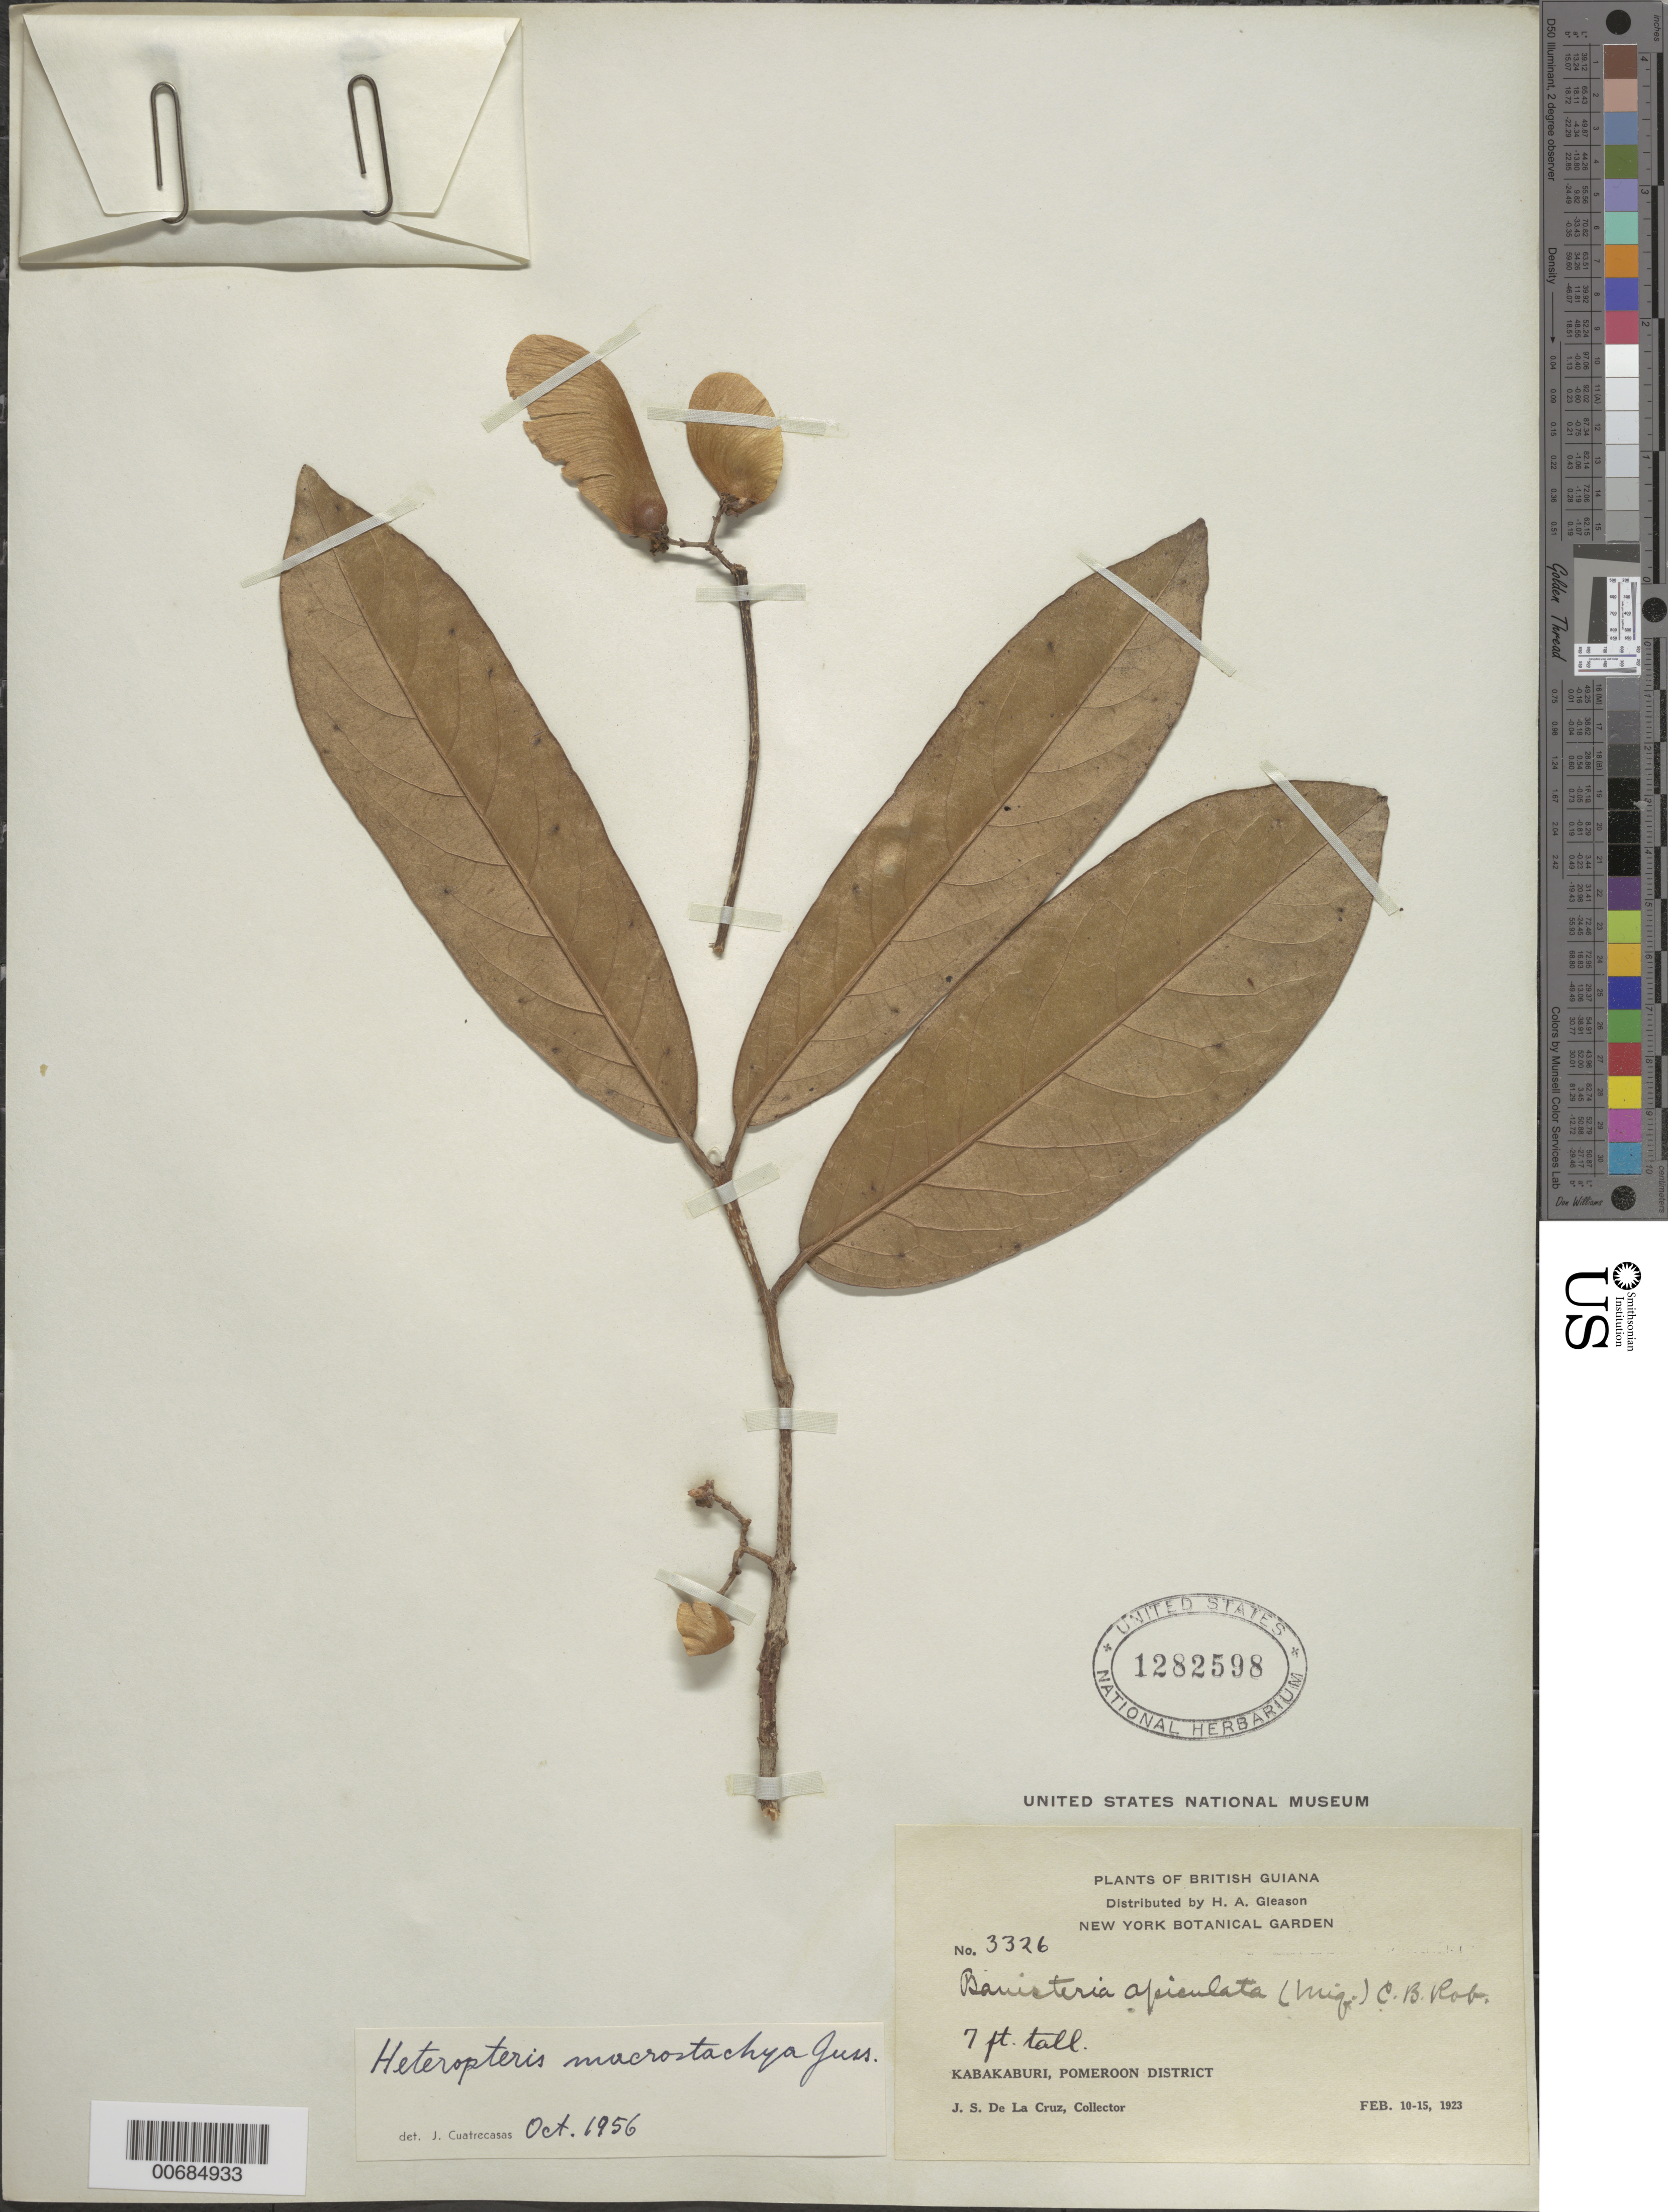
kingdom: Plantae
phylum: Tracheophyta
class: Magnoliopsida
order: Malpighiales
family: Malpighiaceae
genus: Heteropterys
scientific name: Heteropterys macrostachya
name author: A. Juss.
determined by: Cuatrecasas, J.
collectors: J. S. de la Cruz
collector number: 3326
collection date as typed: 10-Feb-23 to 15-Feb-23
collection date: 1923-02-10/1923-02-15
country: Guyana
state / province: Pomeroon-Supenaam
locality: Kabakaburi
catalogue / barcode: US 1282598